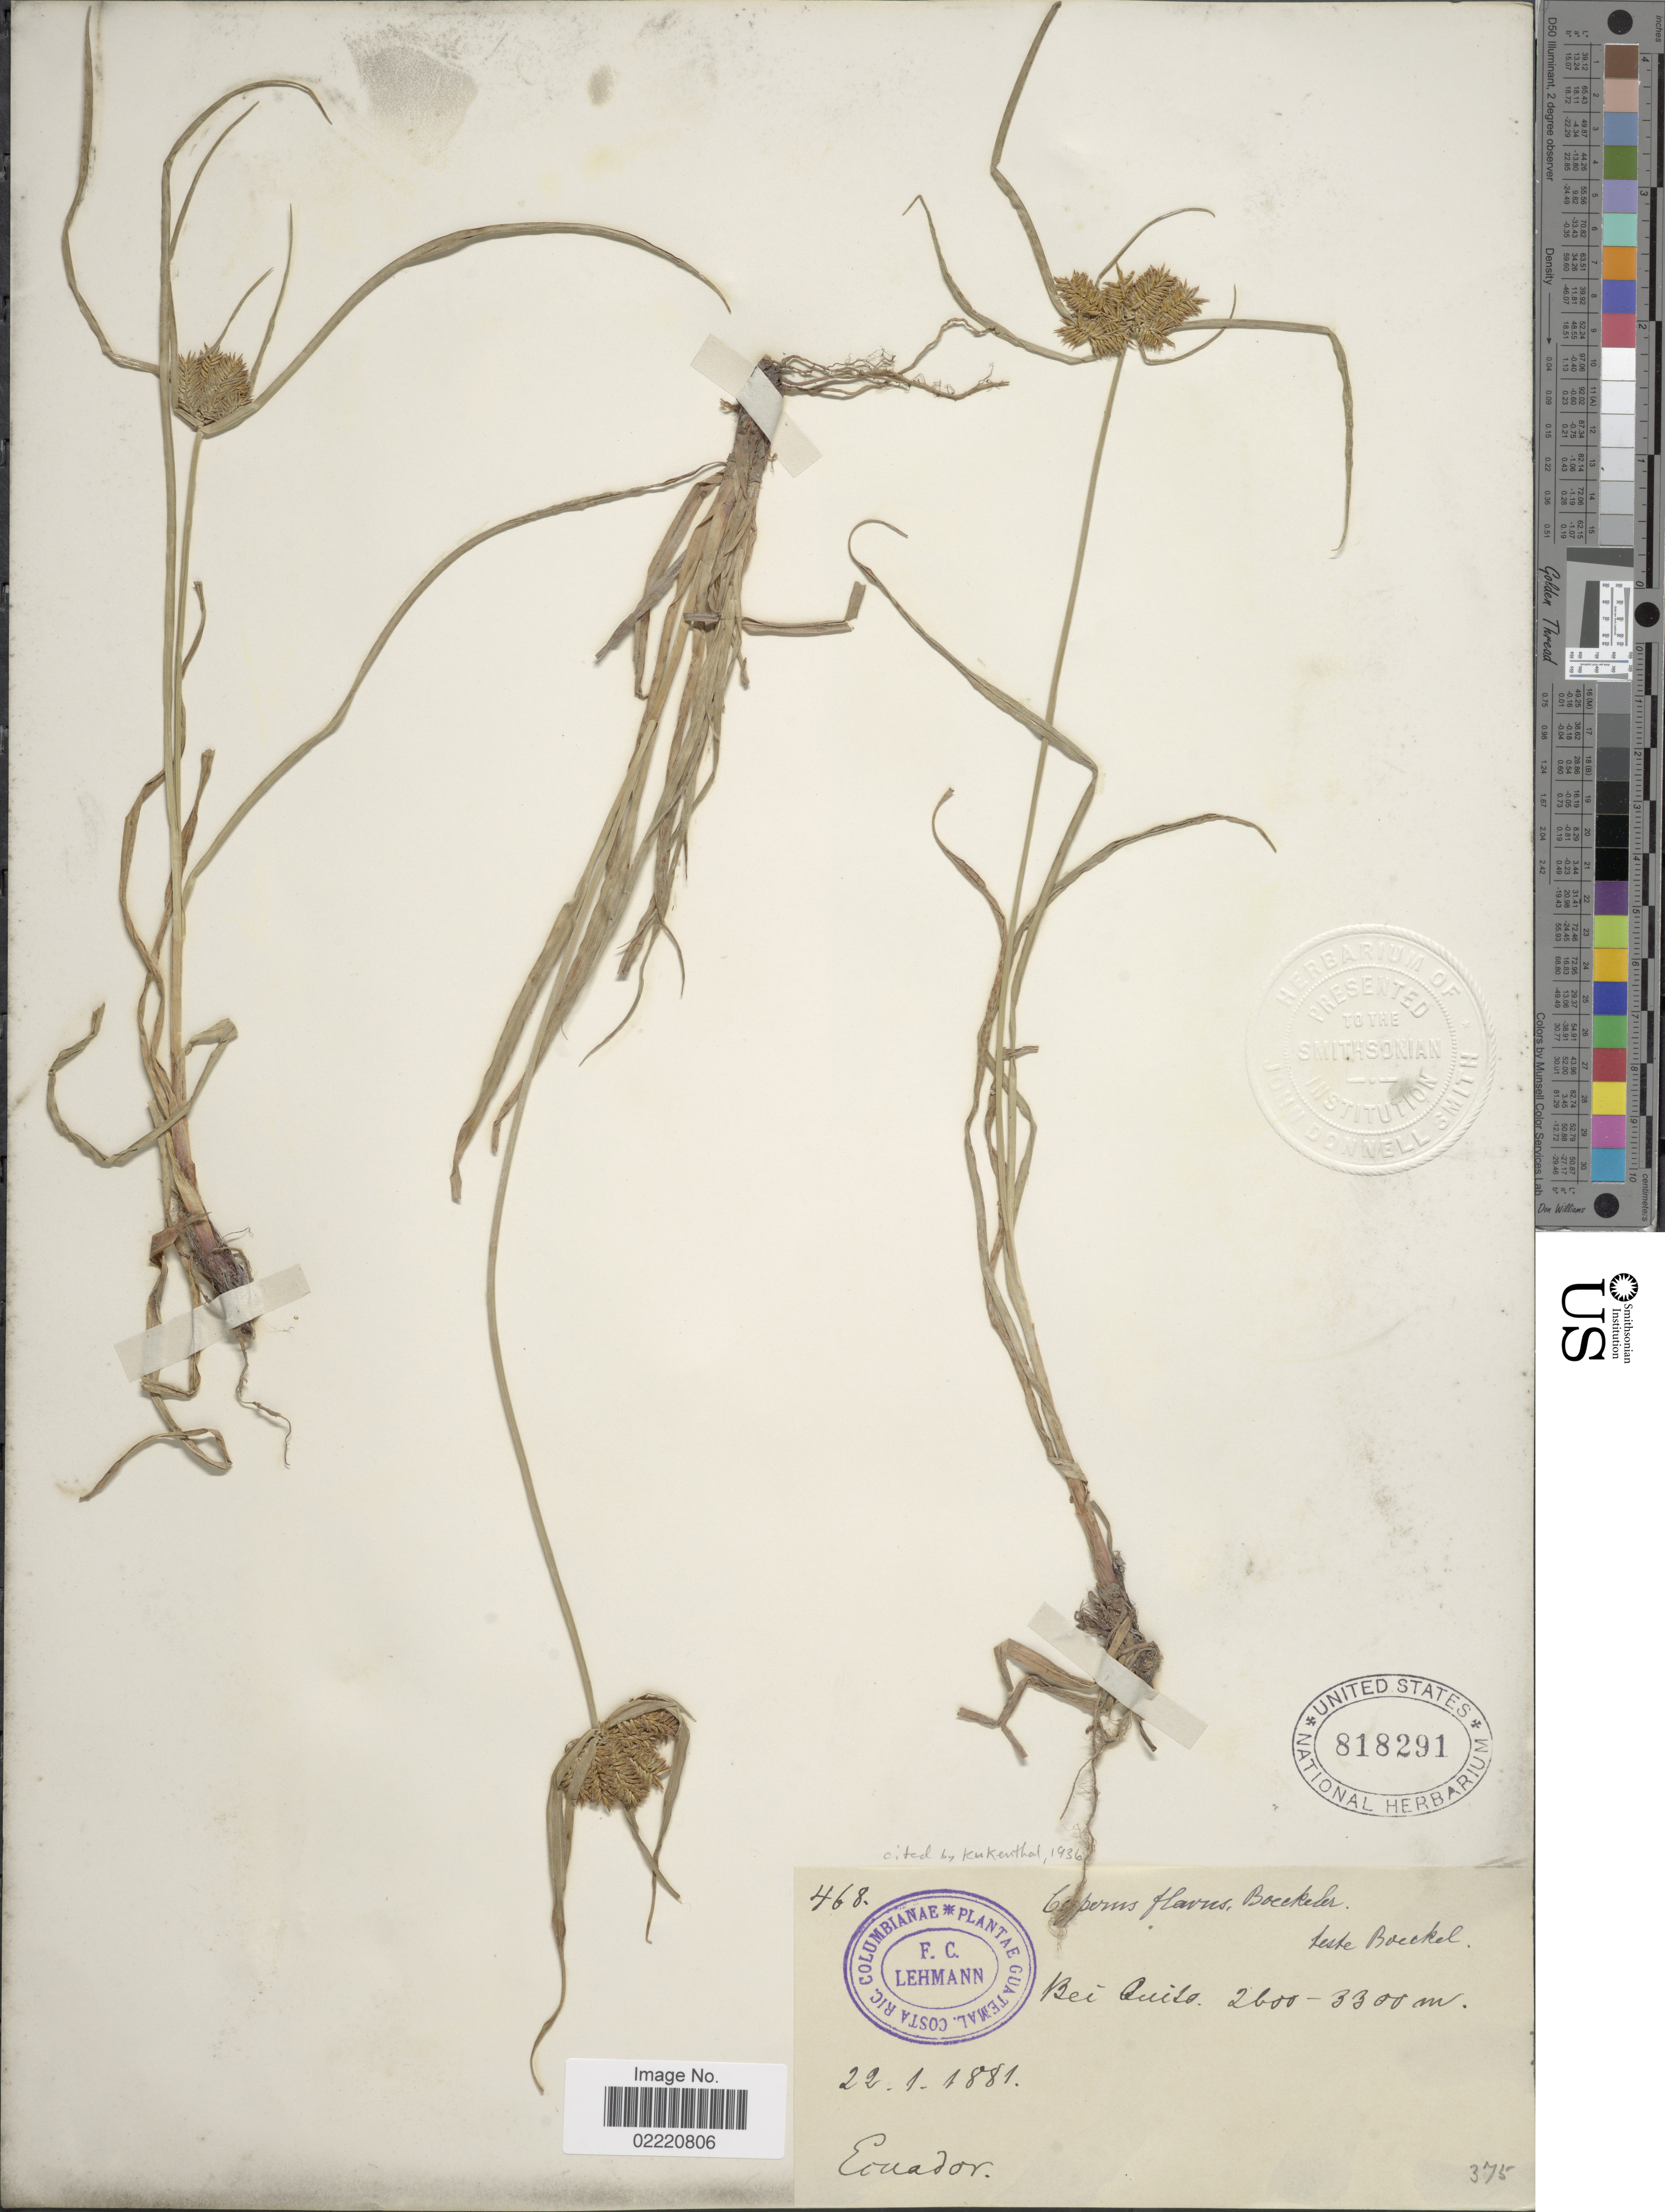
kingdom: Plantae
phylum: Tracheophyta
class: Liliopsida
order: Poales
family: Cyperaceae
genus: Cyperus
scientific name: Cyperus aggregatus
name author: (Willd.) Endl.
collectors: F. C. Lehmann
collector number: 468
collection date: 1881-01-22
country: Ecuador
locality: Bei Quito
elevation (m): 2600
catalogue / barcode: US 818291